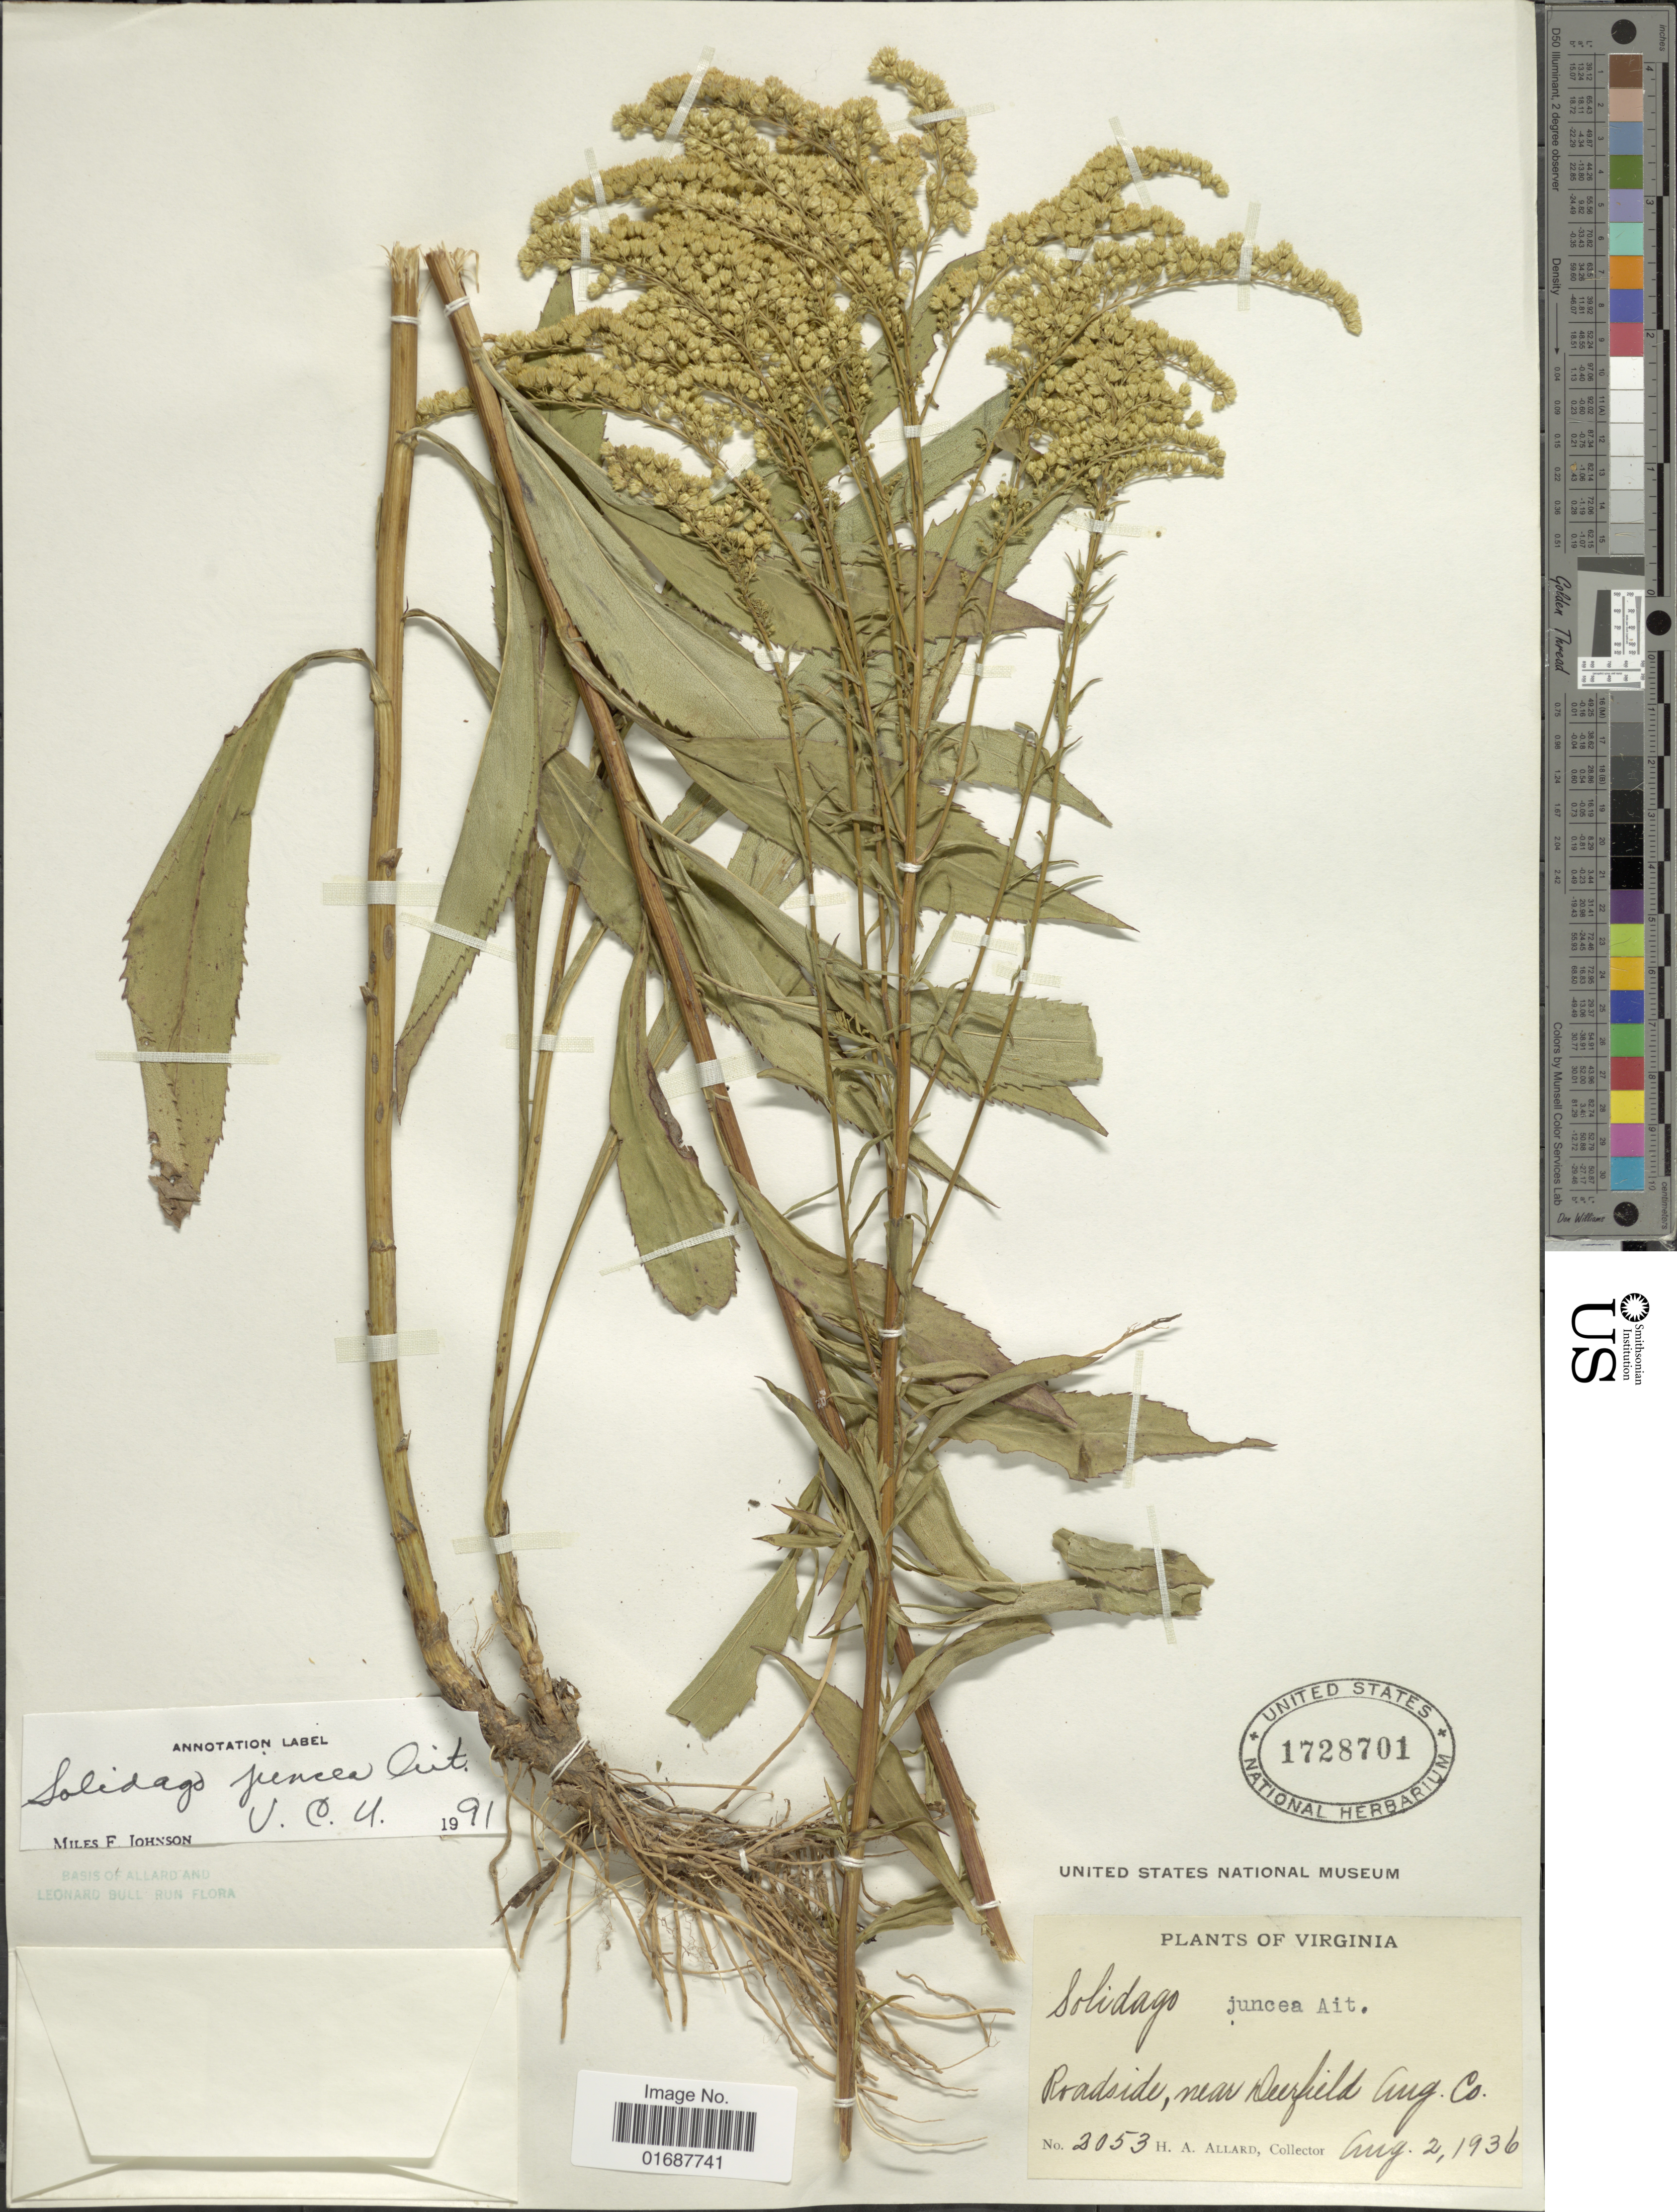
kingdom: Plantae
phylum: Tracheophyta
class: Magnoliopsida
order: Asterales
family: Asteraceae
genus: Solidago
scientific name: Solidago juncea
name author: Aiton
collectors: H. A. Allard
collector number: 2053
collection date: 1936-08-02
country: United States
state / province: Virginia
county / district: Augusta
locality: Roadside, near Deerfield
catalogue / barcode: US 1728701